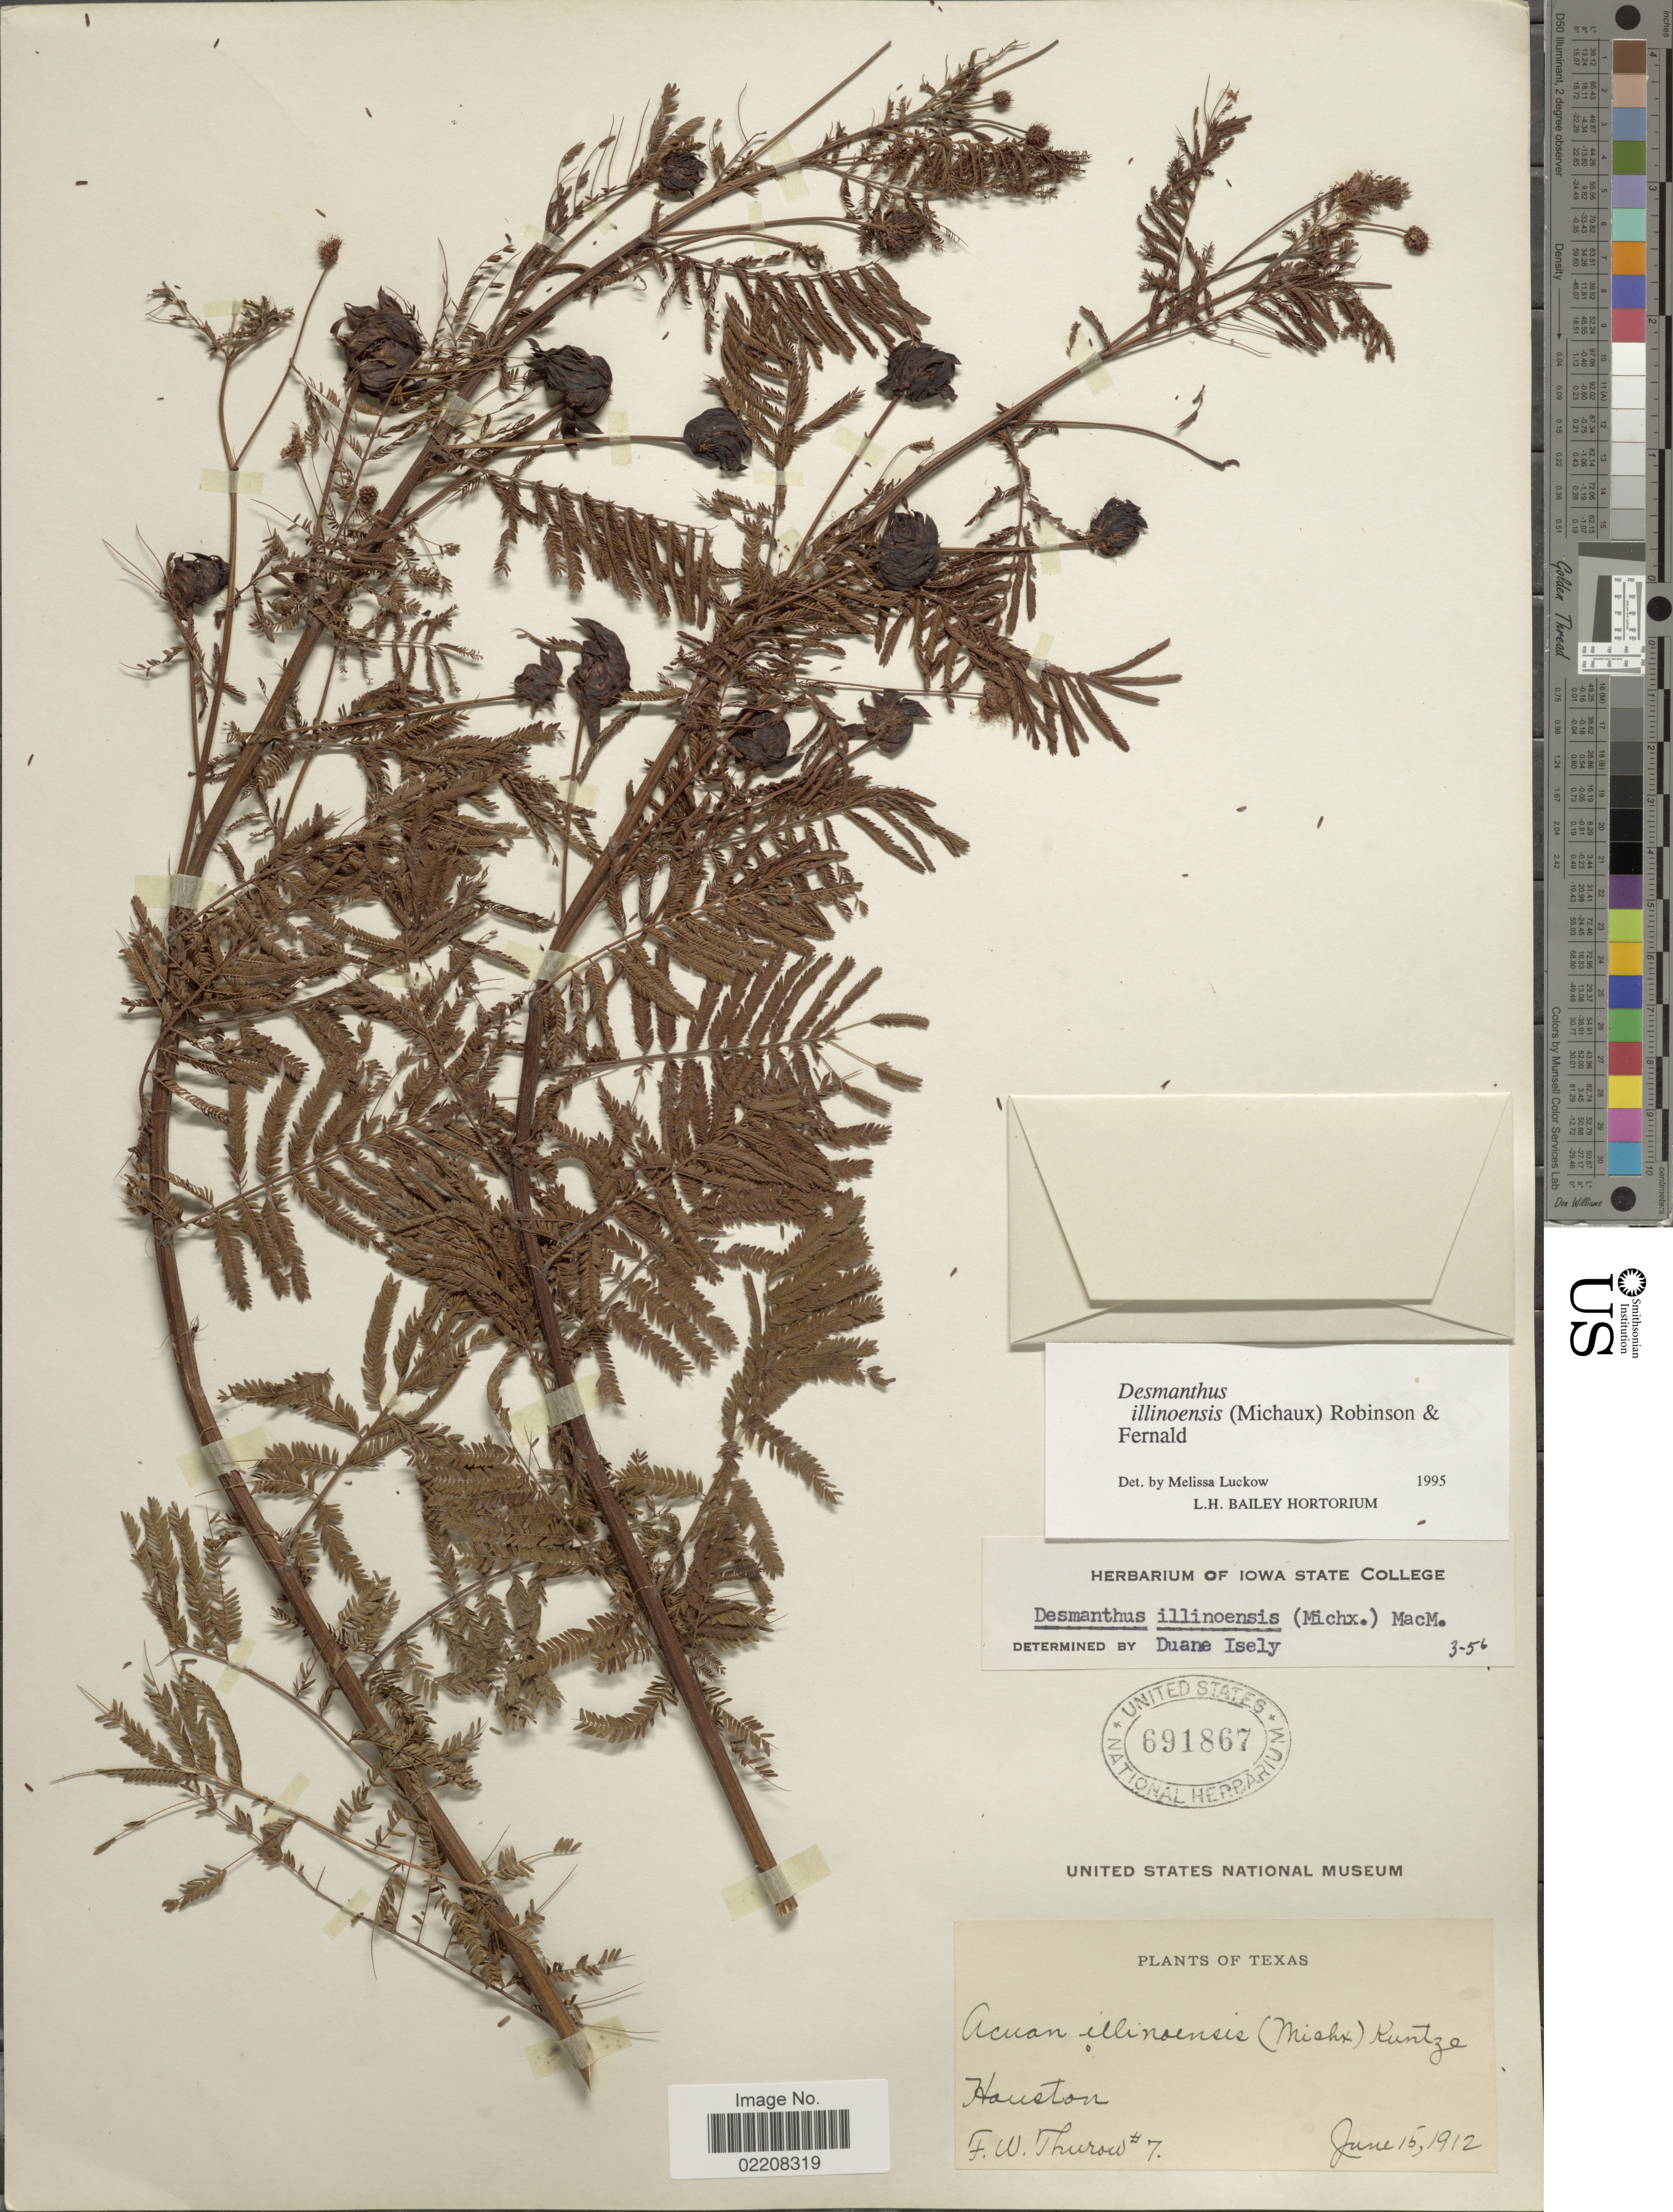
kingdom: Plantae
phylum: Tracheophyta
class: Magnoliopsida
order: Fabales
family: Fabaceae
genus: Desmanthus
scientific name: Desmanthus illinoensis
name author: (Michx.) MacMill.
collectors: F. W. Thurow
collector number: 7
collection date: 1912-06-15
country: United States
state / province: Texas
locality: Houston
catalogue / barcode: US 691867